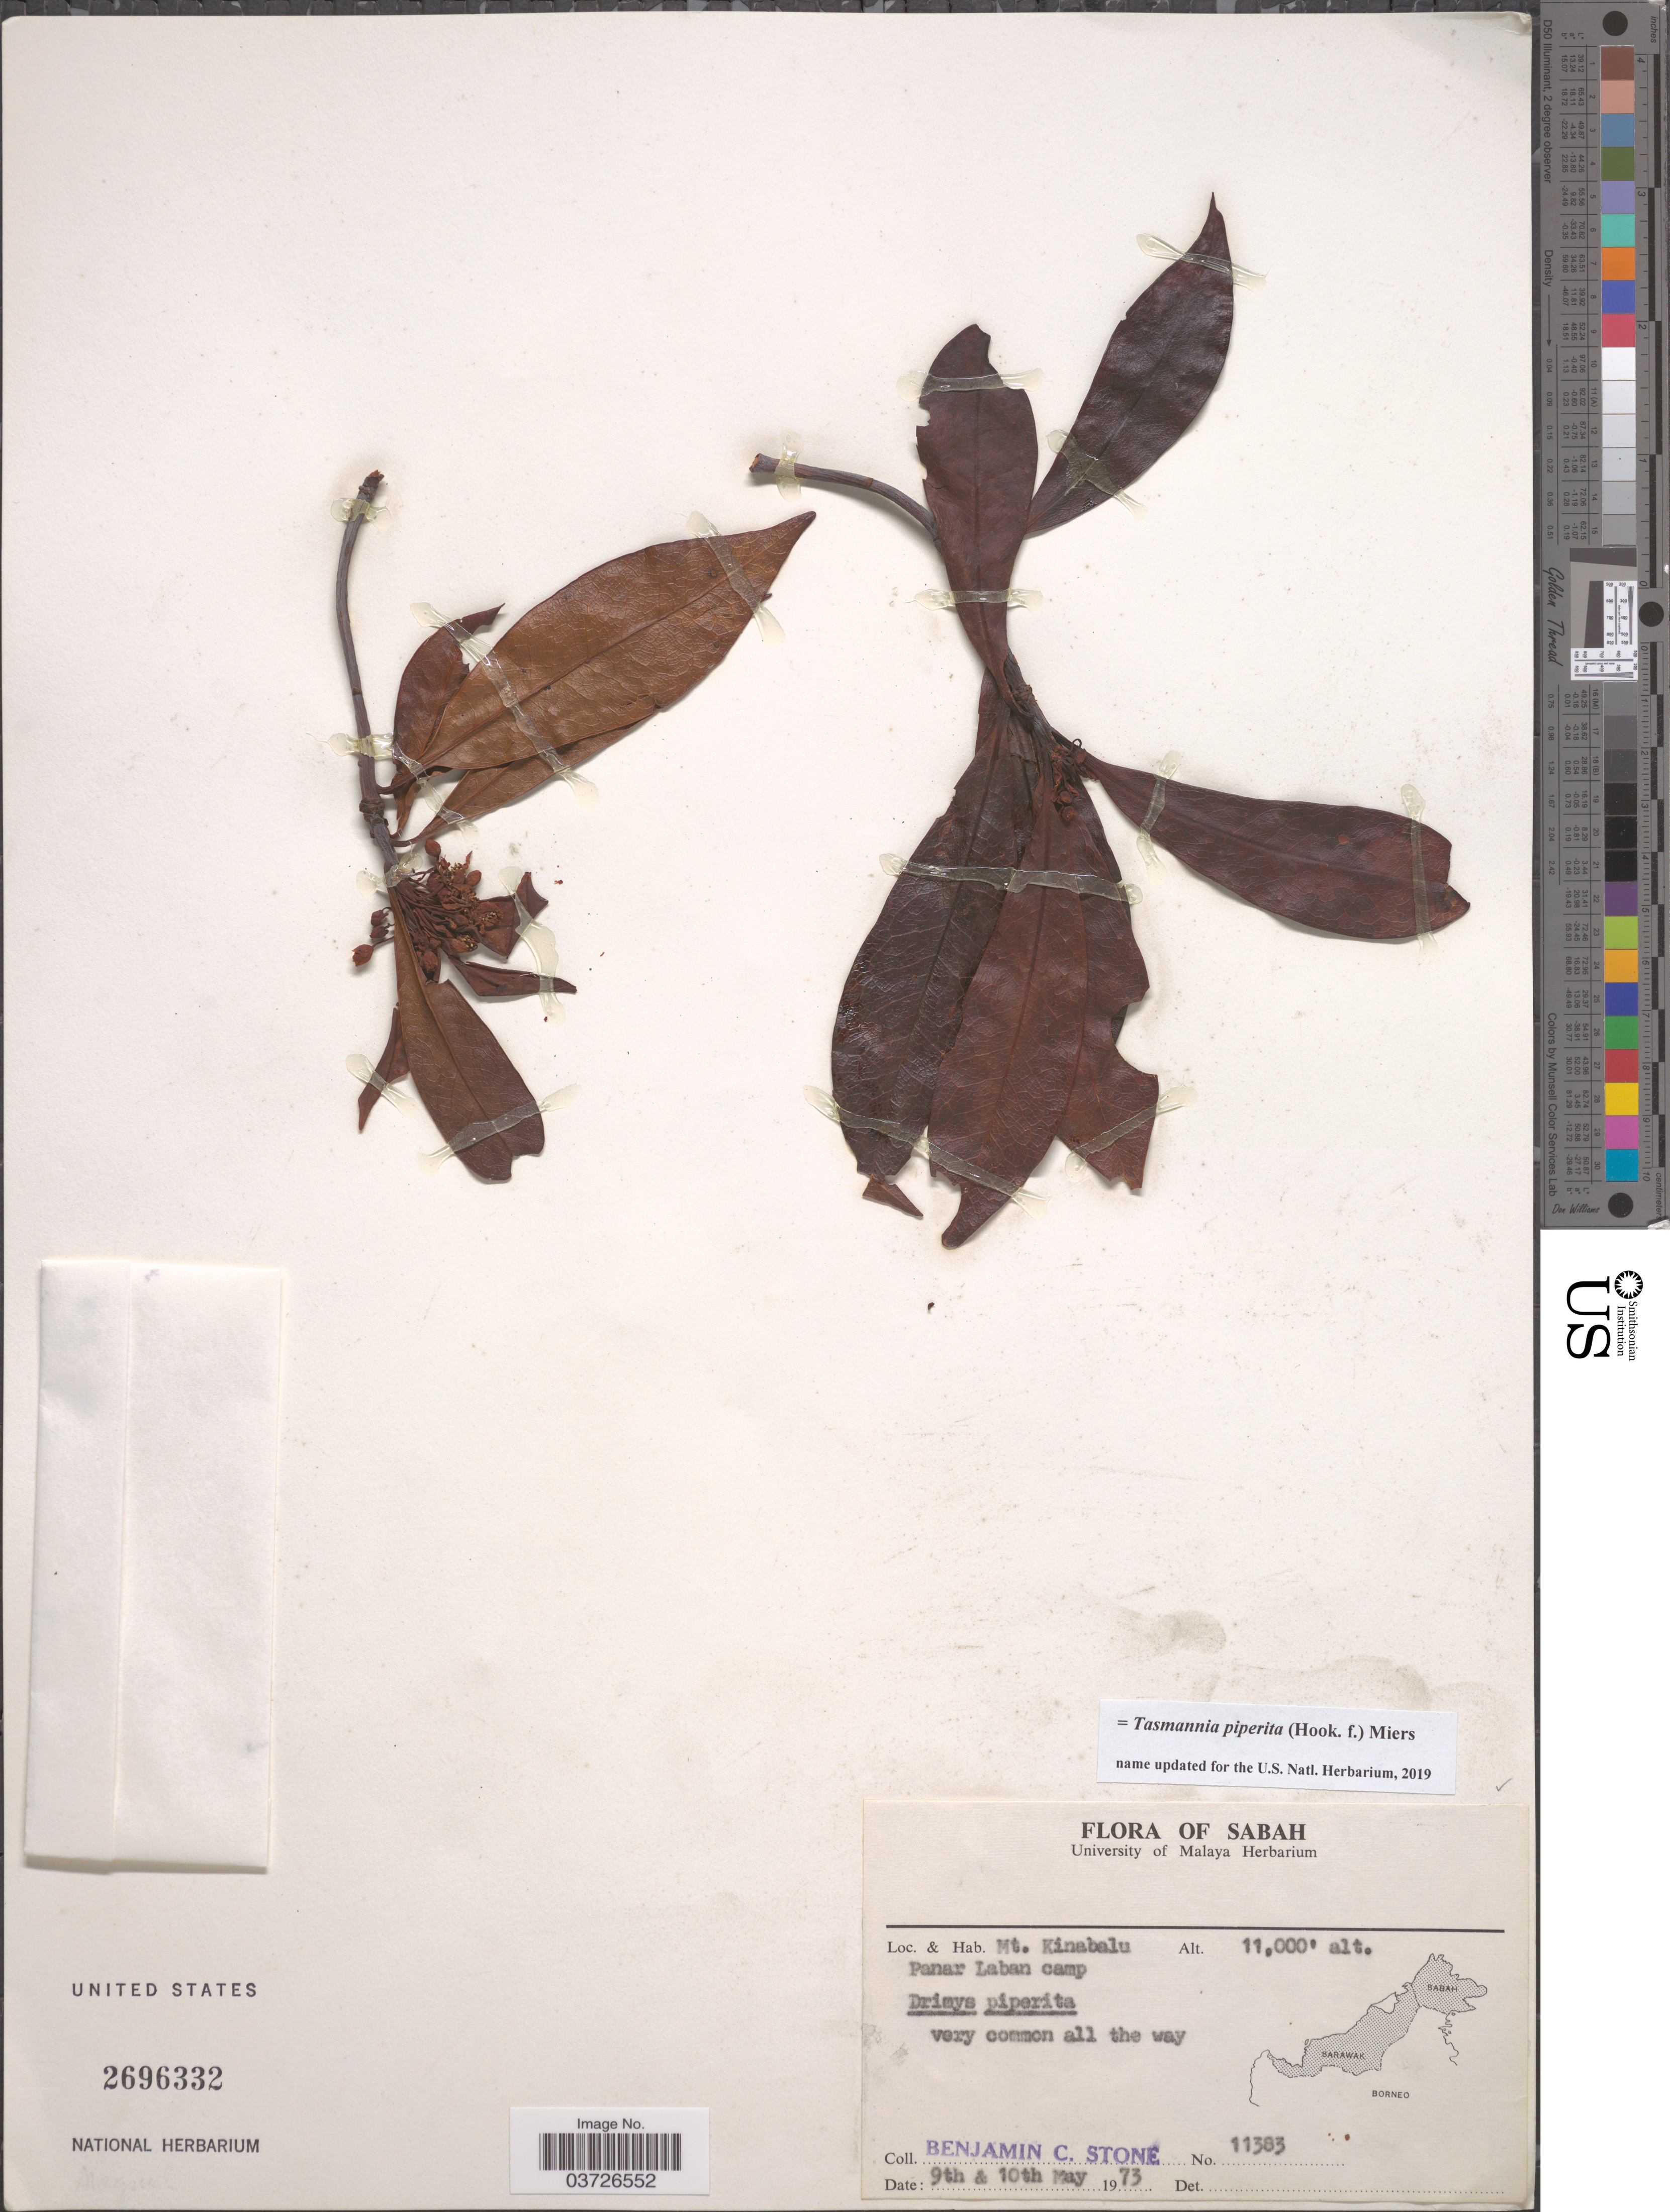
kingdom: Plantae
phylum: Tracheophyta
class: Magnoliopsida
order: Canellales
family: Winteraceae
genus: Tasmannia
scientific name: Tasmannia piperita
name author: (Hook. f.) Miers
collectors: B. C. Stone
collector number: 11383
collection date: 1973-05-09/1973-05-10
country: Malaysia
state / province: Sabah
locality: Mt. Kinabalu, Panar Laban camp.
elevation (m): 3353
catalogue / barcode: US 2696332